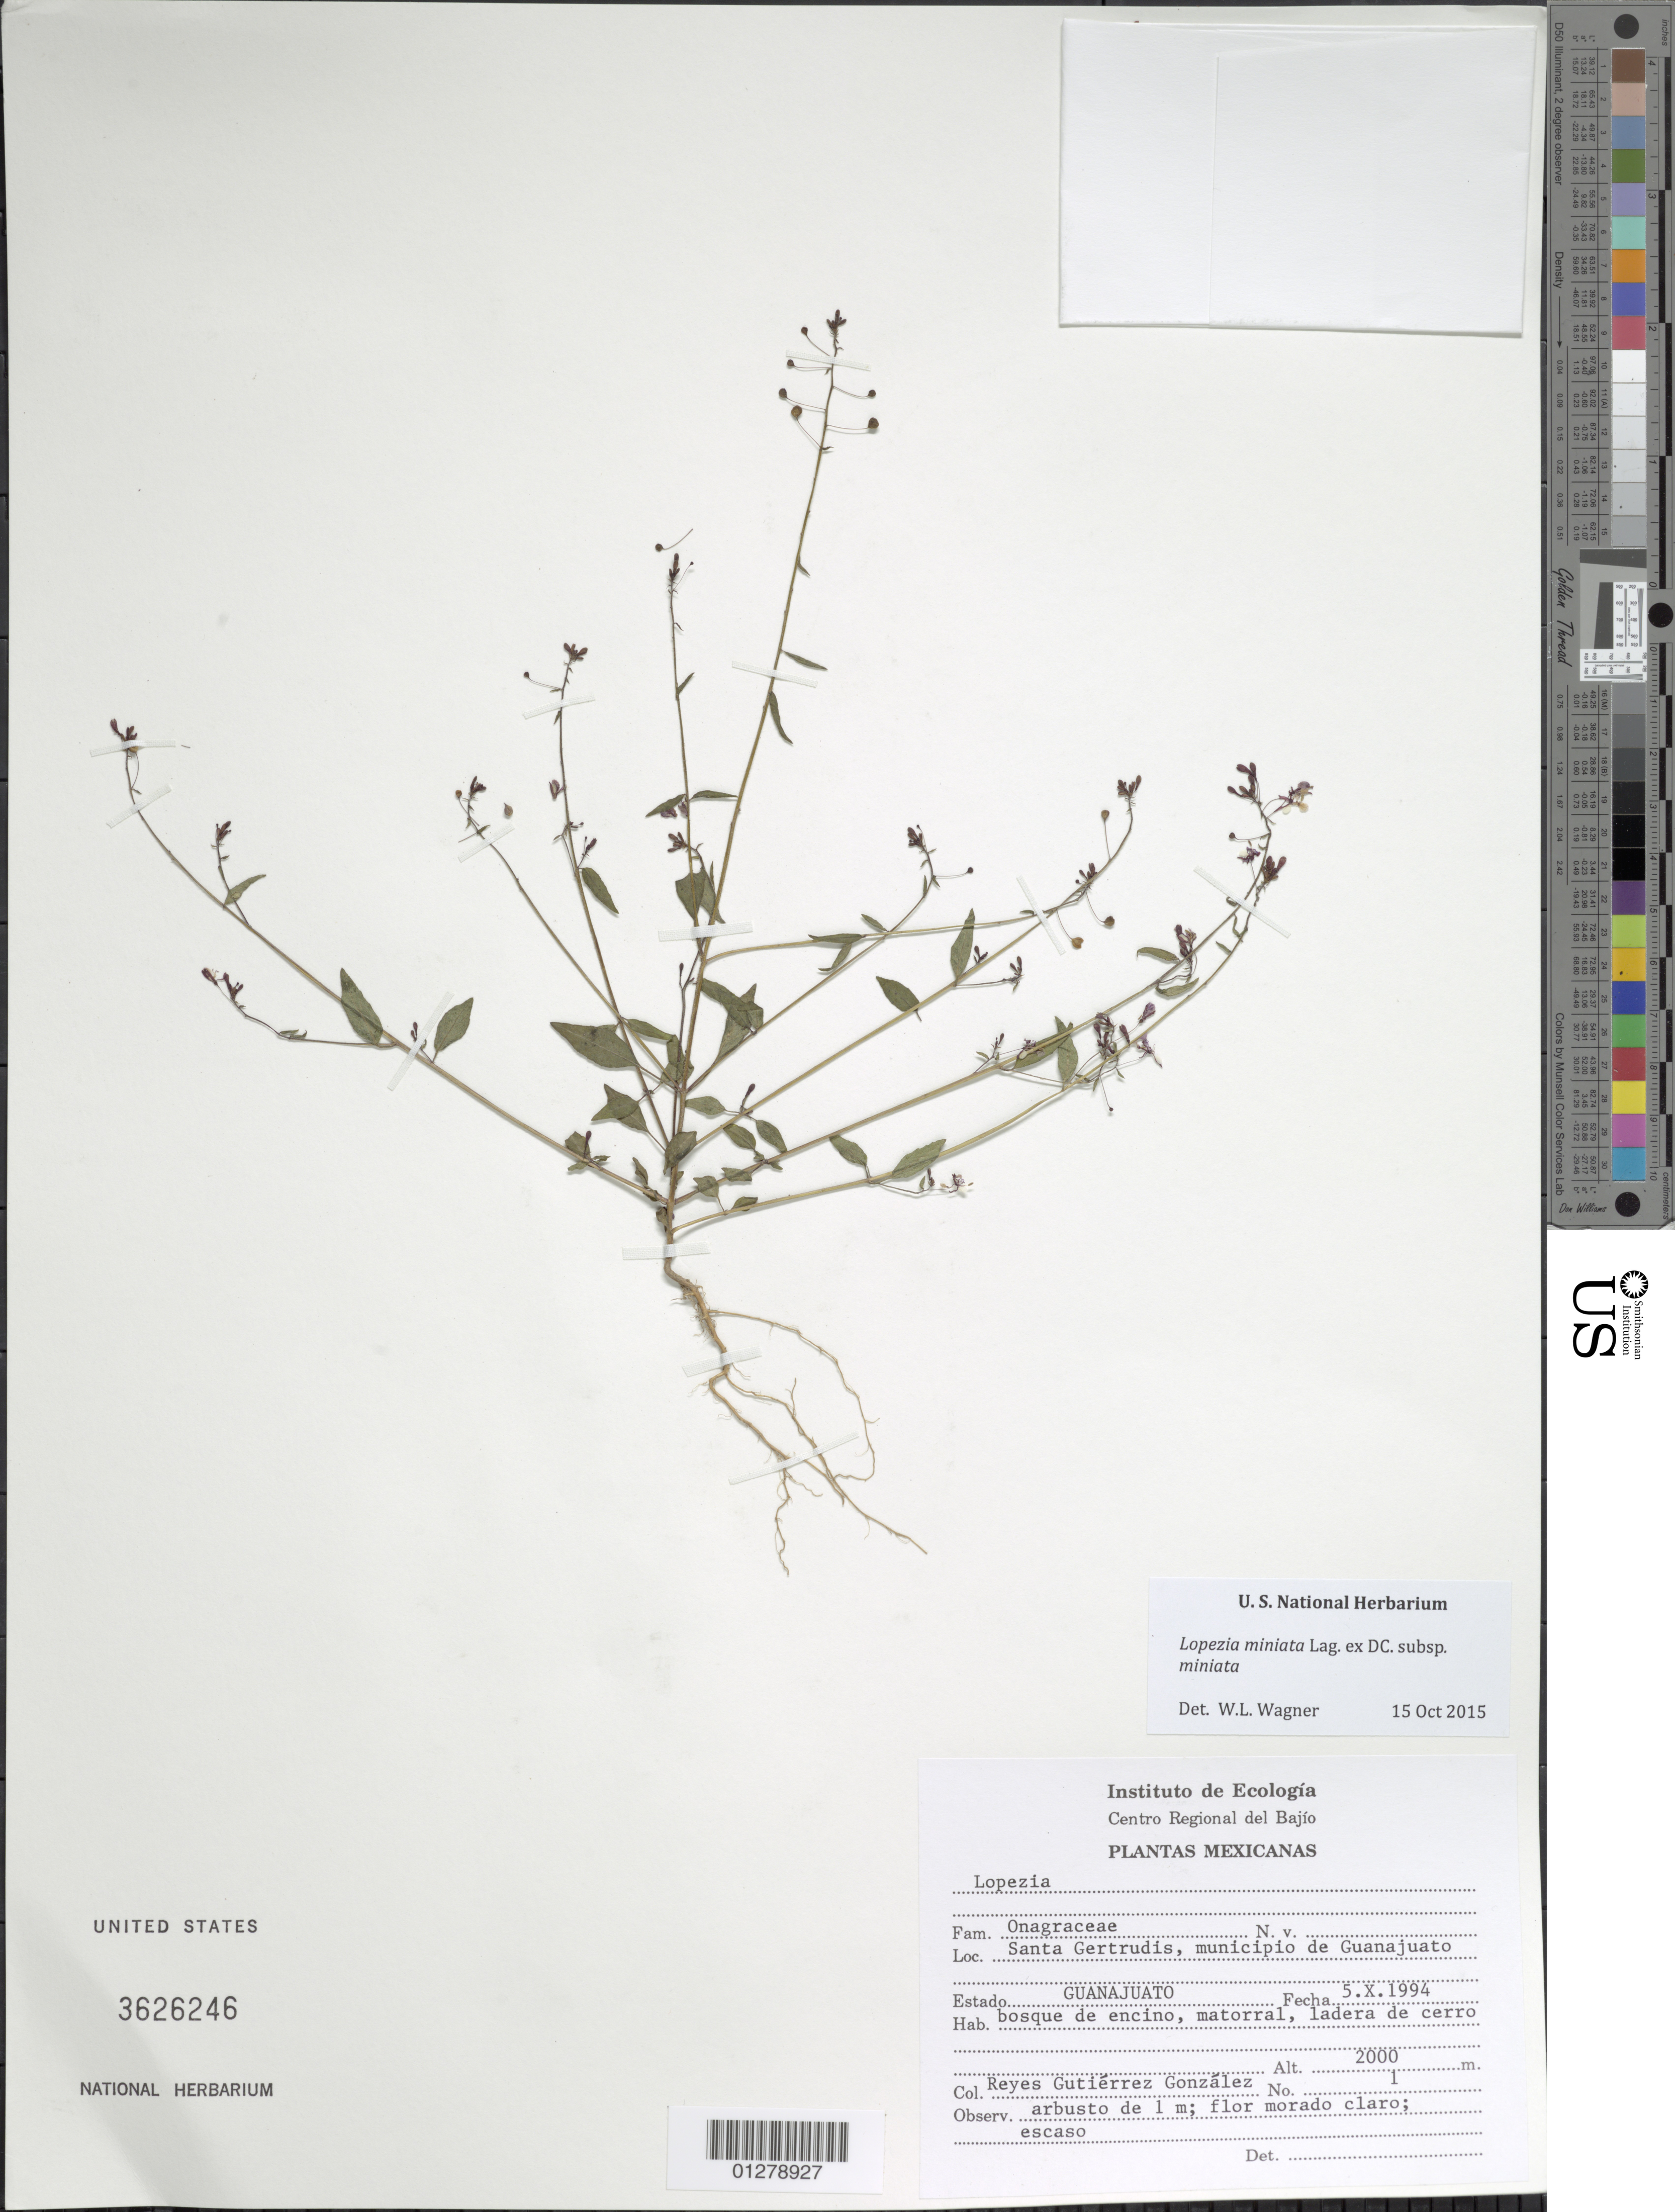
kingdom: Plantae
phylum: Tracheophyta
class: Magnoliopsida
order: Myrtales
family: Onagraceae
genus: Lopezia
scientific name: Lopezia miniata subsp. miniata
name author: Lag. ex DC.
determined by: Wagner, W. L., (BOT), Smithsonian Institution - National Museum of Natural History (UNITED STATES)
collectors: R. Gutiérrez-González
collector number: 1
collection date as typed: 5.X.1994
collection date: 1994-10-05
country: Mexico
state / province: Guanajuato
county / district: Guanajuato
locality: Santa Gertrudis.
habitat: Bosque de encino, matorral, ladera de cerro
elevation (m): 2000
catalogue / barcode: US 3626246